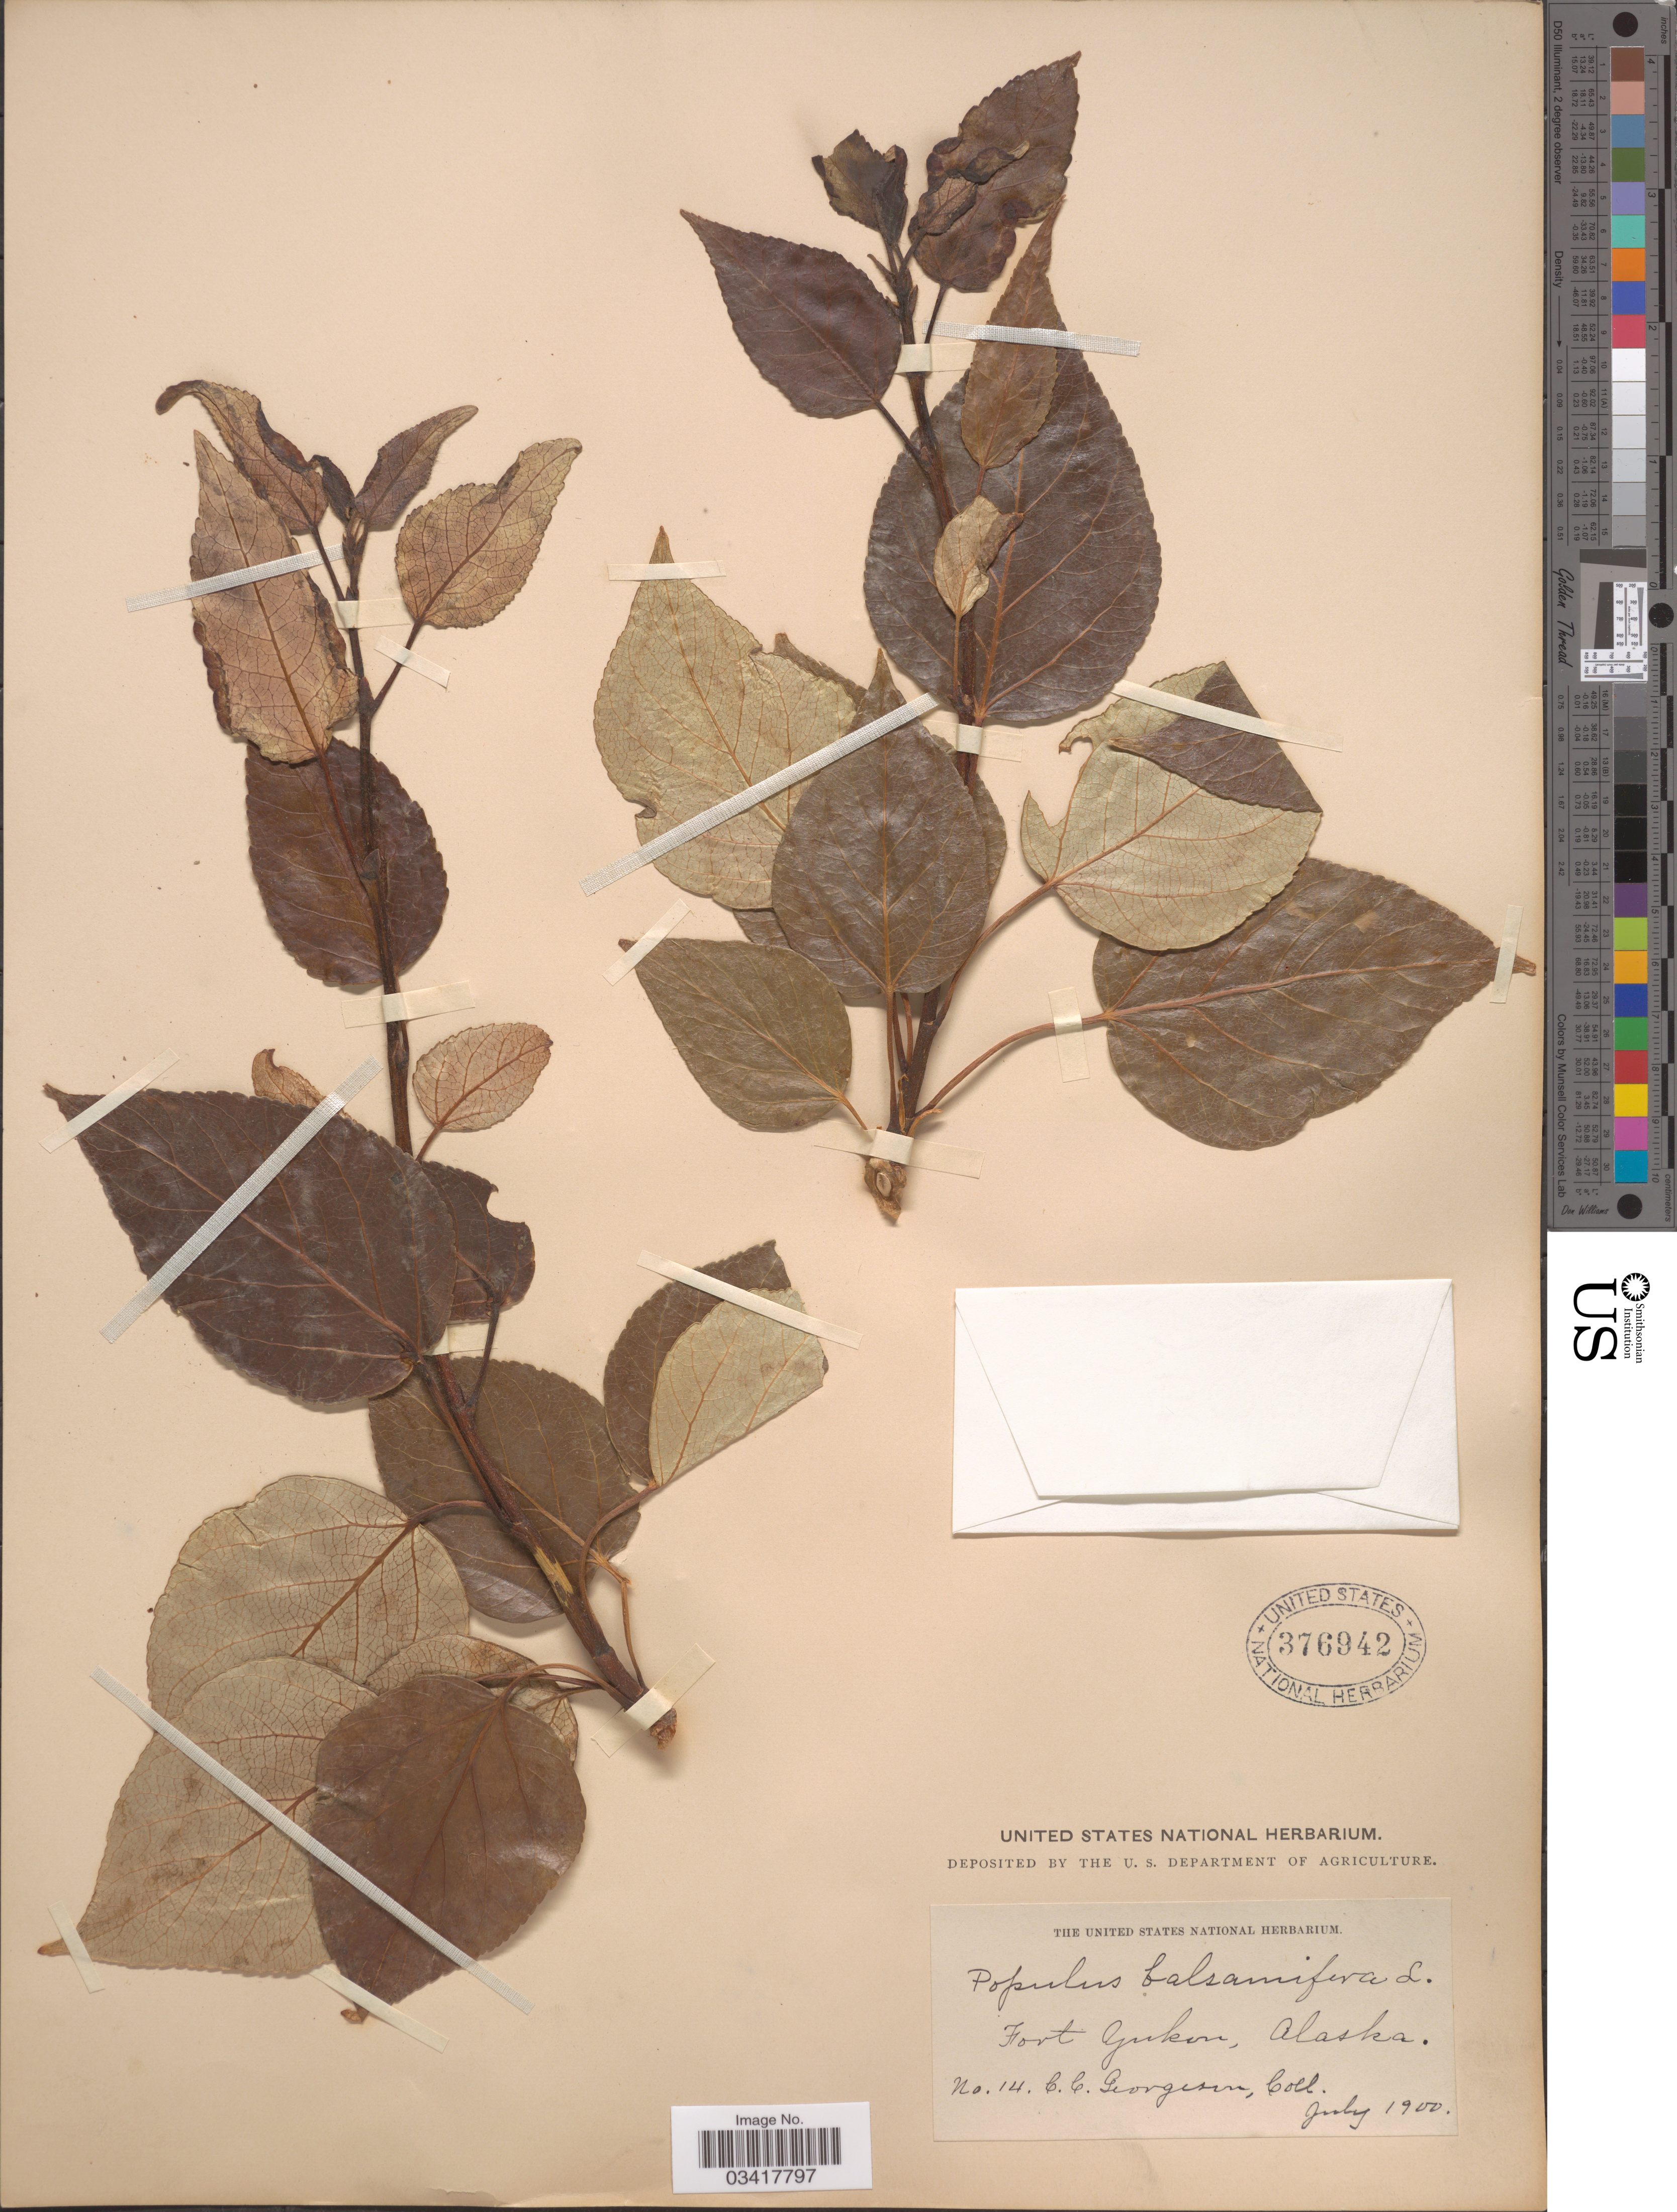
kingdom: Plantae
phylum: Tracheophyta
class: Magnoliopsida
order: Malpighiales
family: Salicaceae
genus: Populus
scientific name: Populus balsamifera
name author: L.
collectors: C. Georgeson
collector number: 14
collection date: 1900-07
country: Canada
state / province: Yukon Territory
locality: Fort Yukon.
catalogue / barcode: US 376942